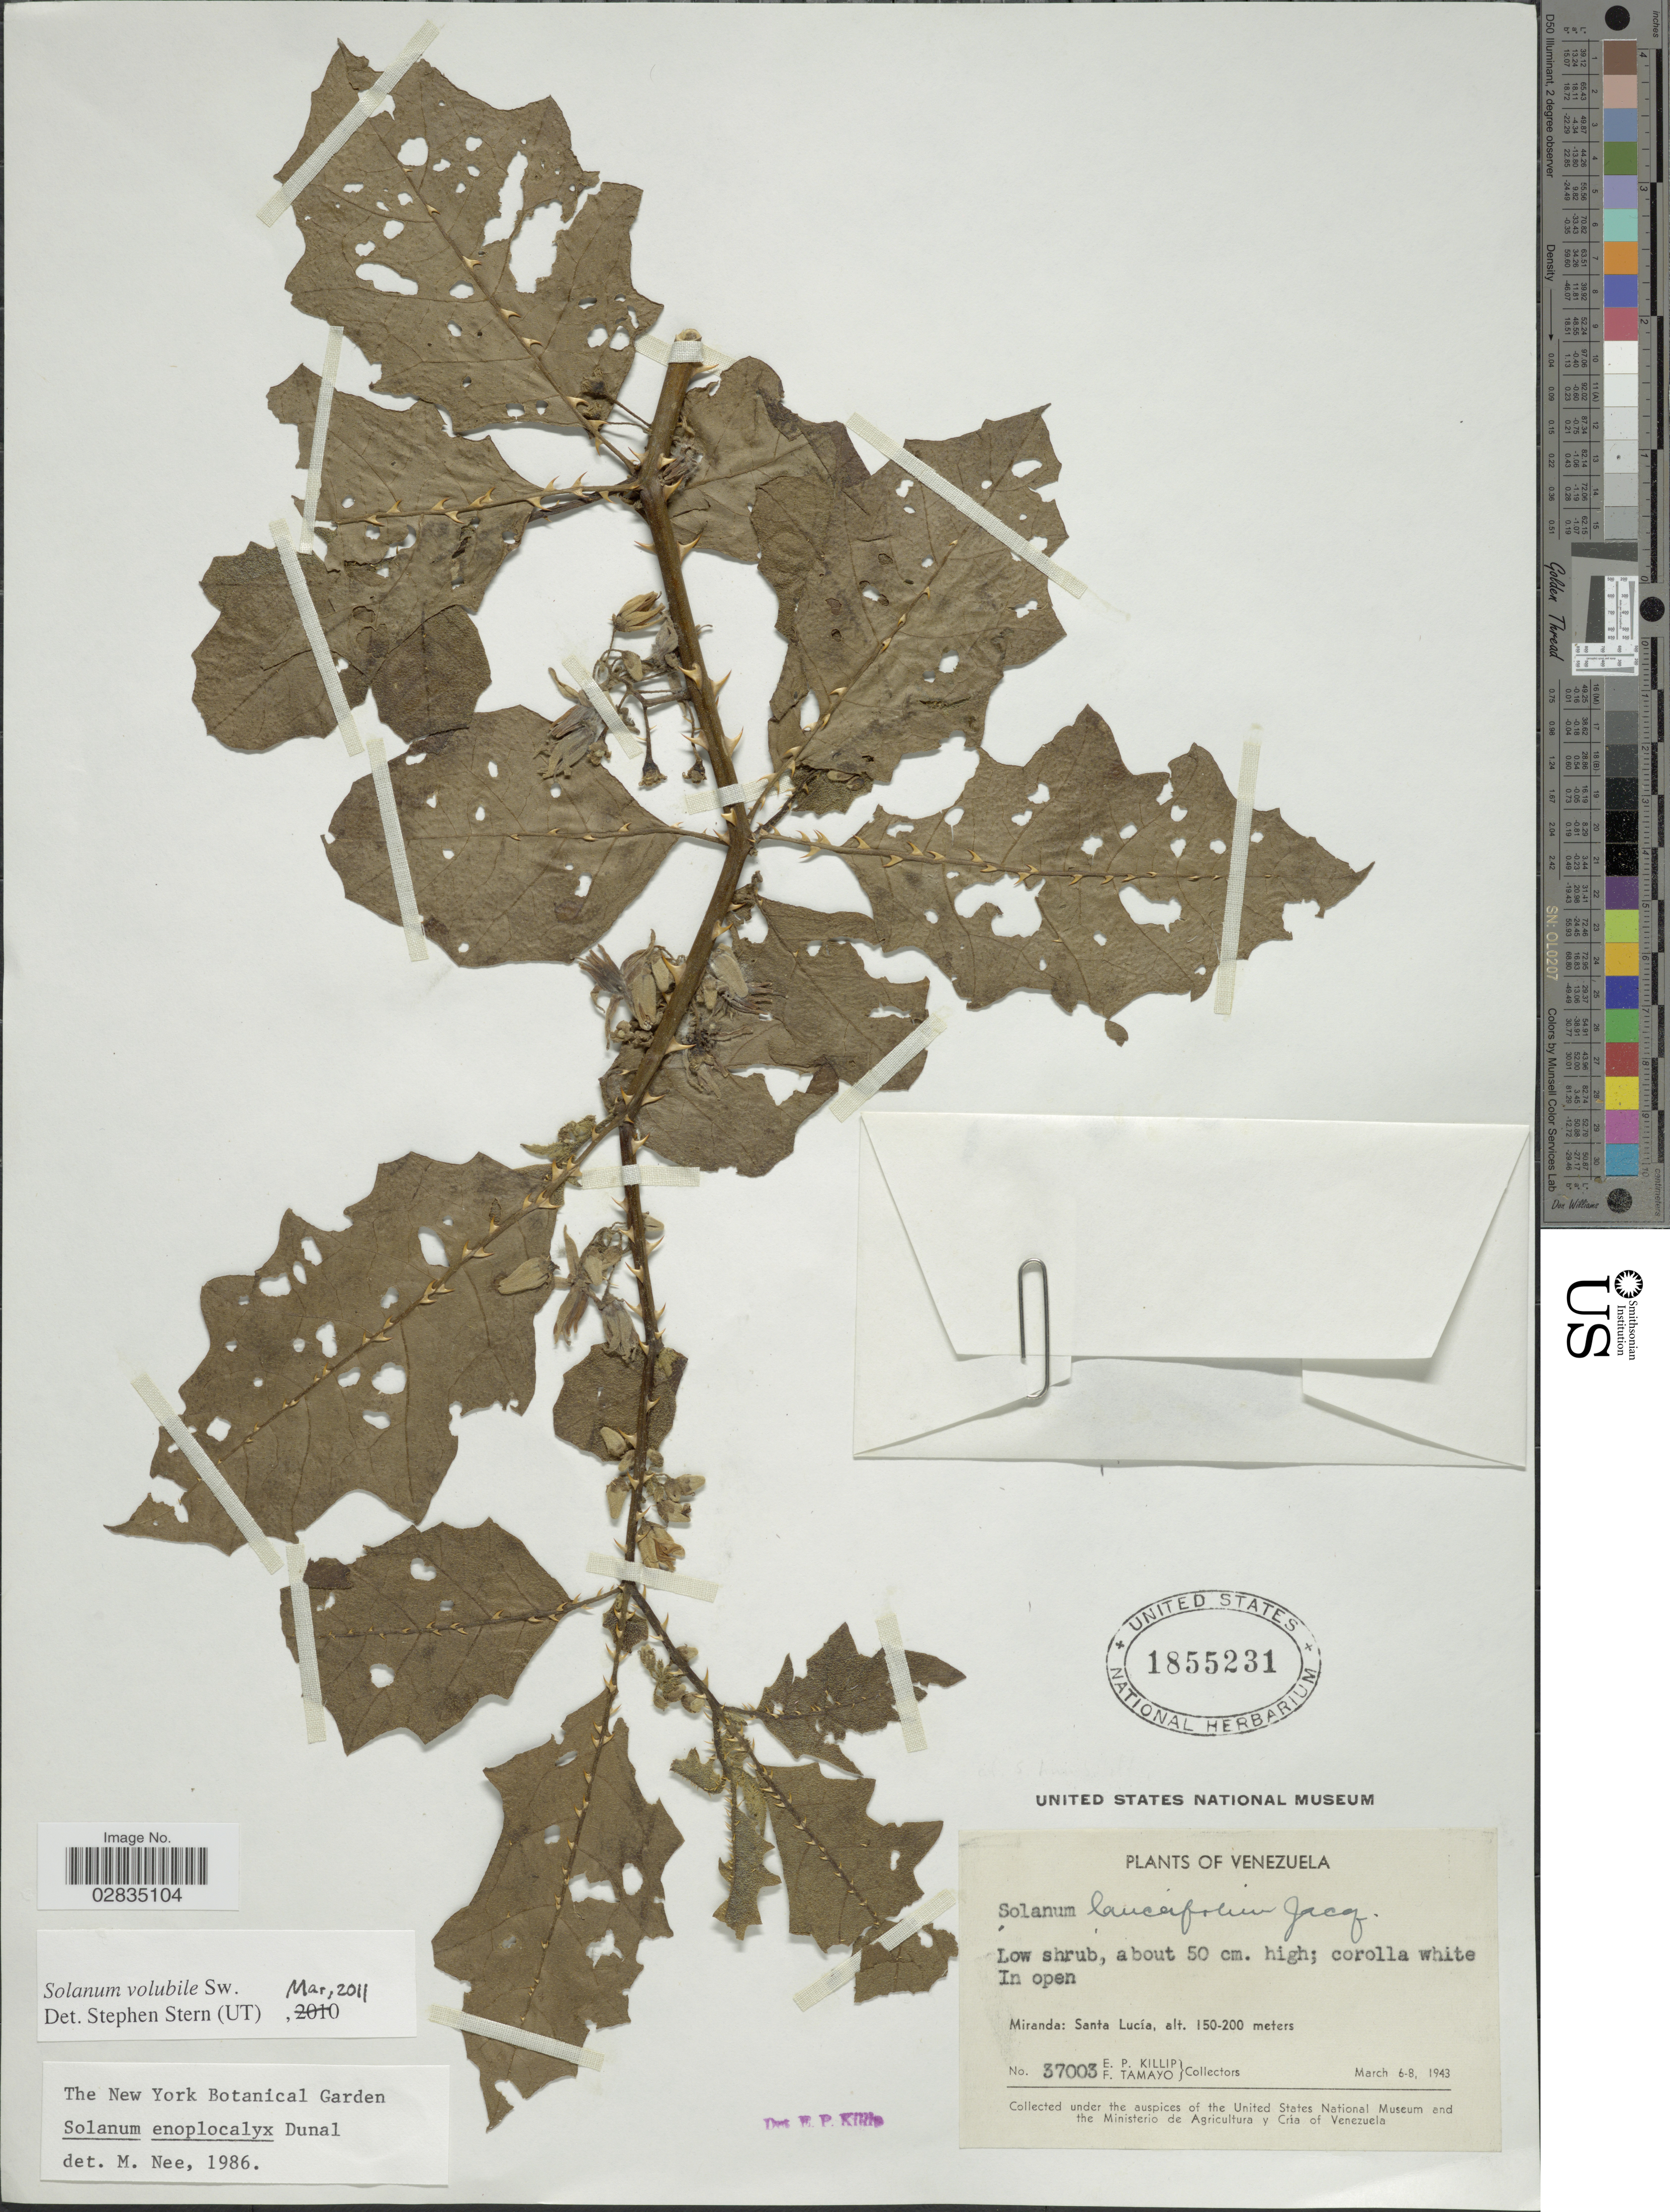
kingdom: Plantae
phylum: Tracheophyta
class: Magnoliopsida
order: Solanales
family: Solanaceae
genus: Solanum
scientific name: Solanum volubile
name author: Sw.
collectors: E. P. Killip & F. Tamayo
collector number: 37003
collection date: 1943-03-06/1943-03-08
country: Venezuela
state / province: Miranda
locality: Santa Lucía.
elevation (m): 150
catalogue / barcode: US 1855231